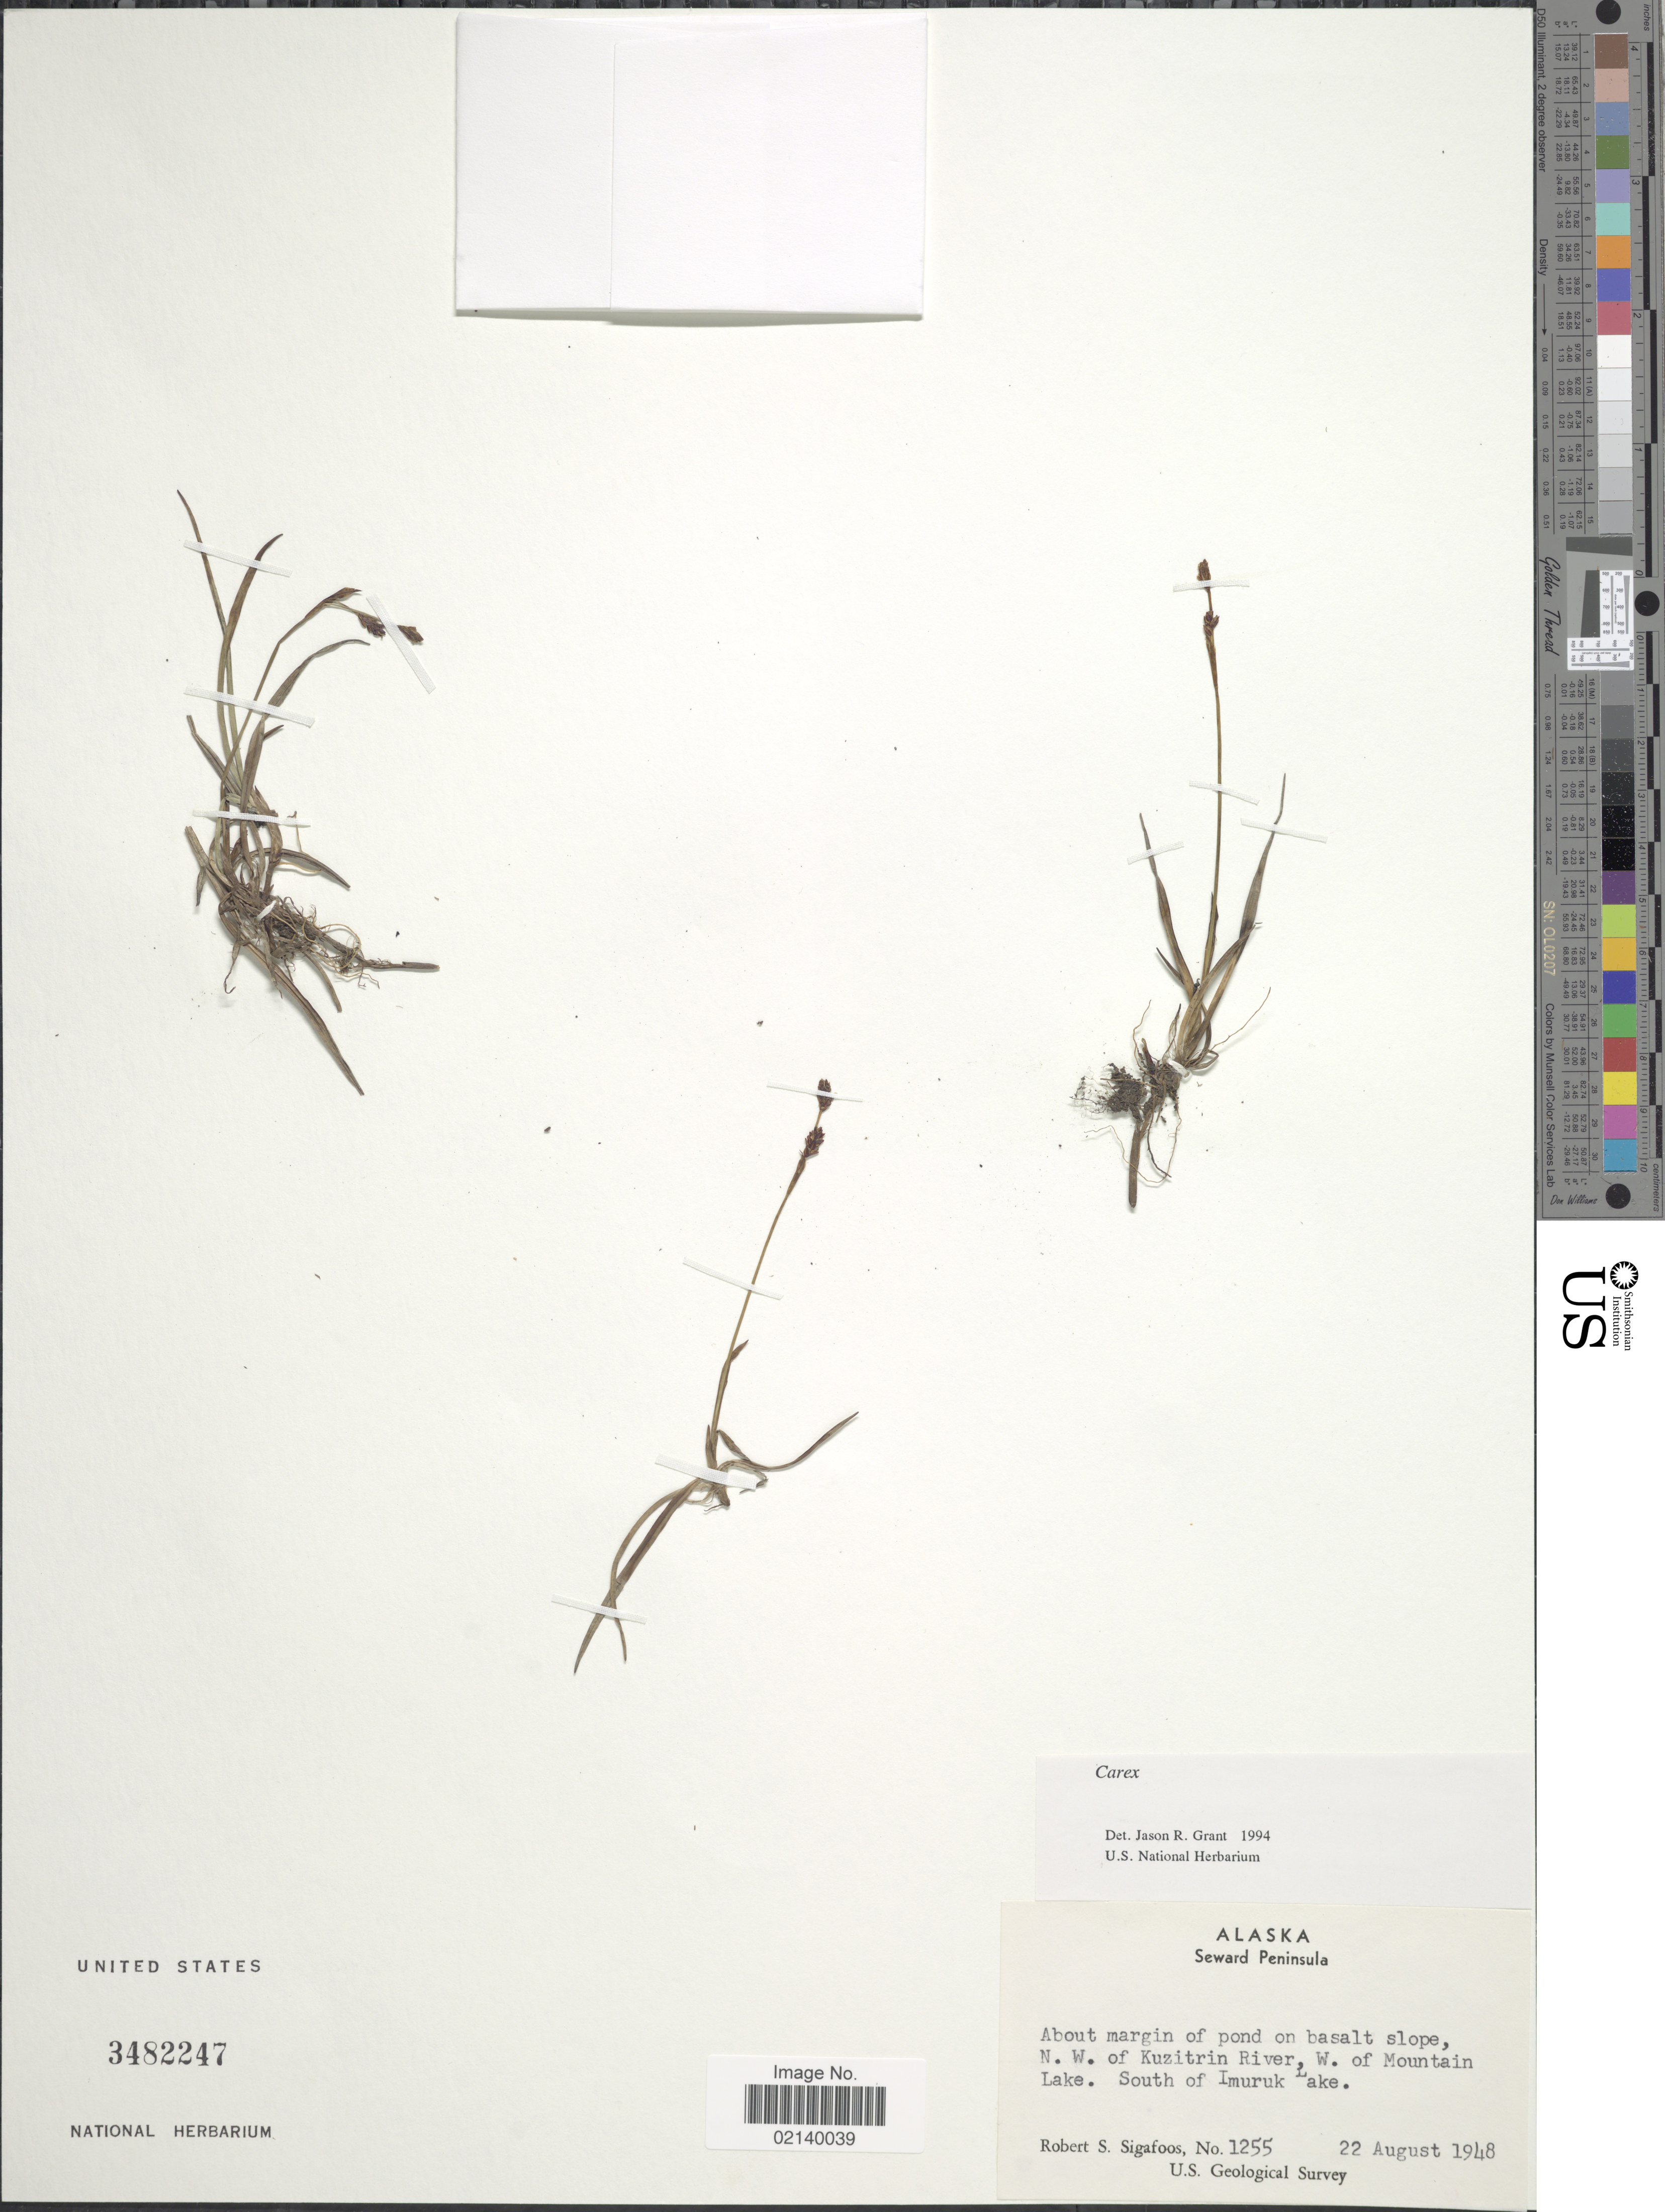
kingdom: Plantae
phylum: Tracheophyta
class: Liliopsida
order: Poales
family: Cyperaceae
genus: Carex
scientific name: Carex sp.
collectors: R. Sigafoos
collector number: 1255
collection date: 1948-08-22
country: United States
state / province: Alaska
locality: Seward Peninsula, about margin of pond on basalt slope, N.W. of Kuzitrin River, W. of Mountain Lake, south of Imuruk Lake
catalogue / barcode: US 3482247